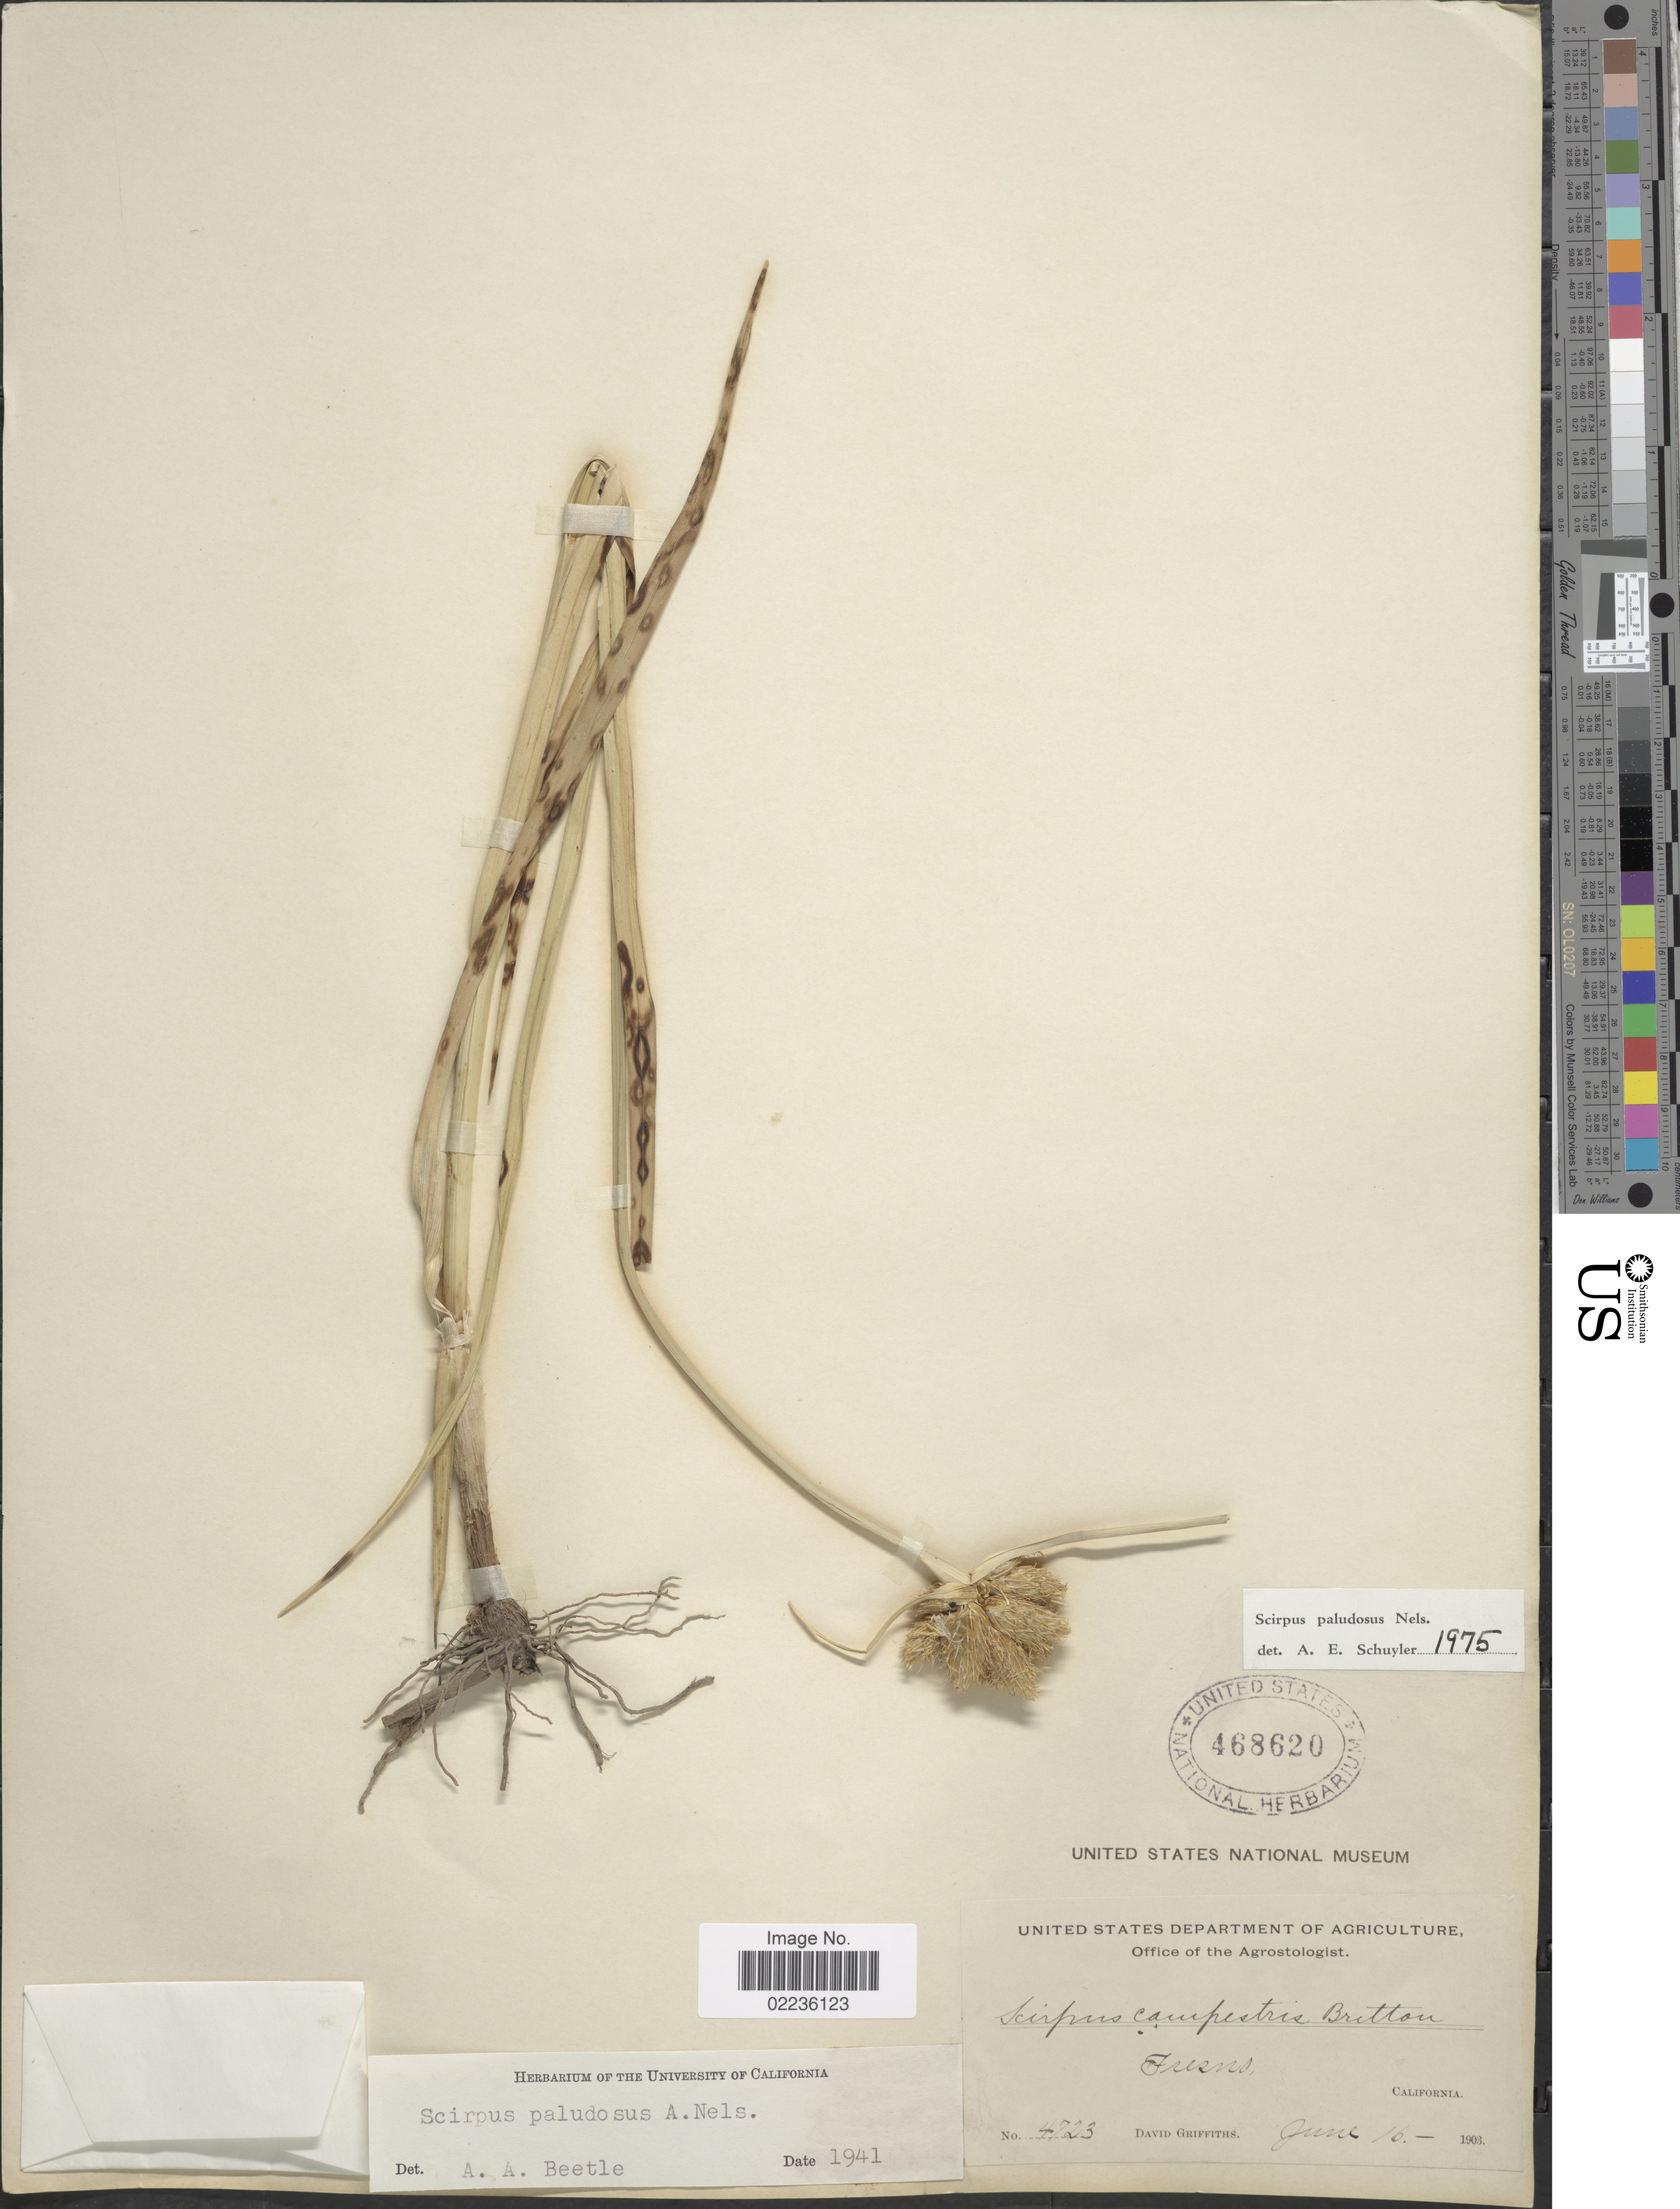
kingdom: Plantae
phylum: Tracheophyta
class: Liliopsida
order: Poales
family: Cyperaceae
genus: Bolboschoenus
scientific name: Bolboschoenus maritimus subsp. paludosus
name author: (A. Nelson) T. Koyama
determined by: Strong, M. T., (US), Smithsonian Institution - National Museum of Natural History (UNITED STATES)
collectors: D. Griffiths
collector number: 4723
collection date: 1903-06-16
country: United States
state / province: California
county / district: Fresno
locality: Fresno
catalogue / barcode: US 468620